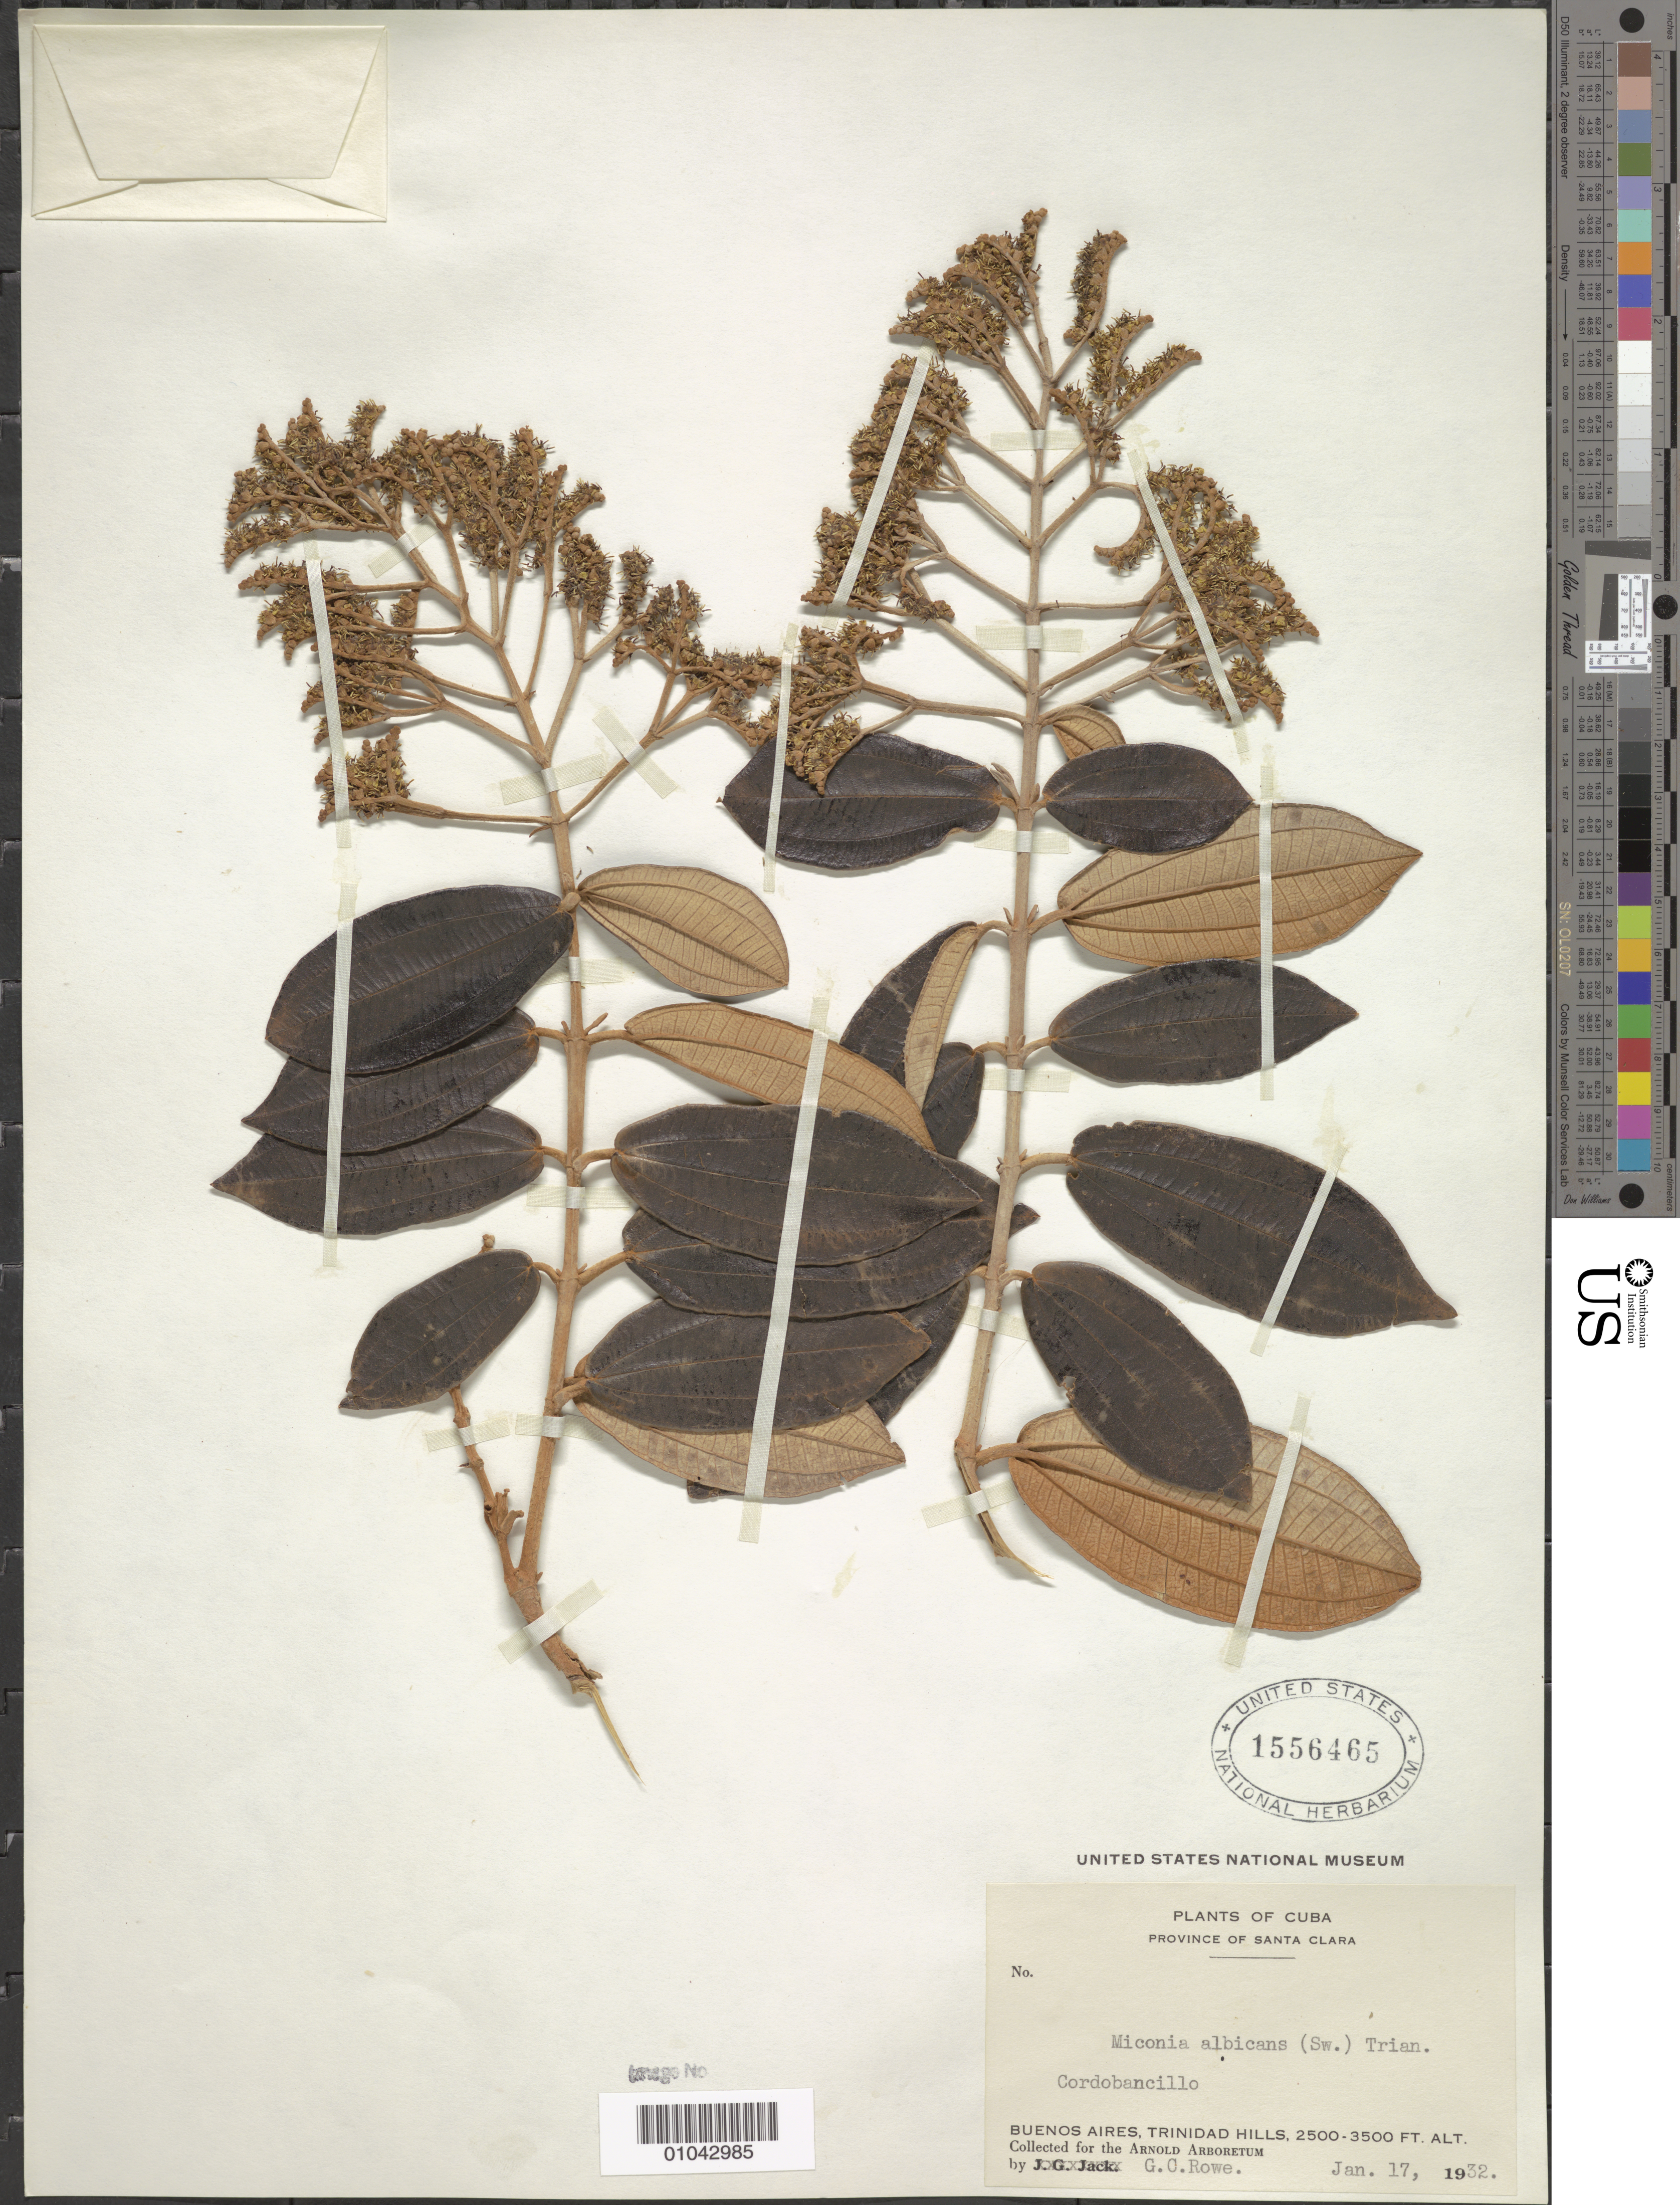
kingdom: Plantae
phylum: Tracheophyta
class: Magnoliopsida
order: Myrtales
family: Melastomataceae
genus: Miconia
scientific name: Miconia albicans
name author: (Sw.) Triana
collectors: G. Rowe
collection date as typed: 17 Jan 1932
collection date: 1932-01-17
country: Cuba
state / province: Santa Clara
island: Cuba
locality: Buenos Aires, Trinidad Hills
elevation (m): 762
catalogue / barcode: US 1556465